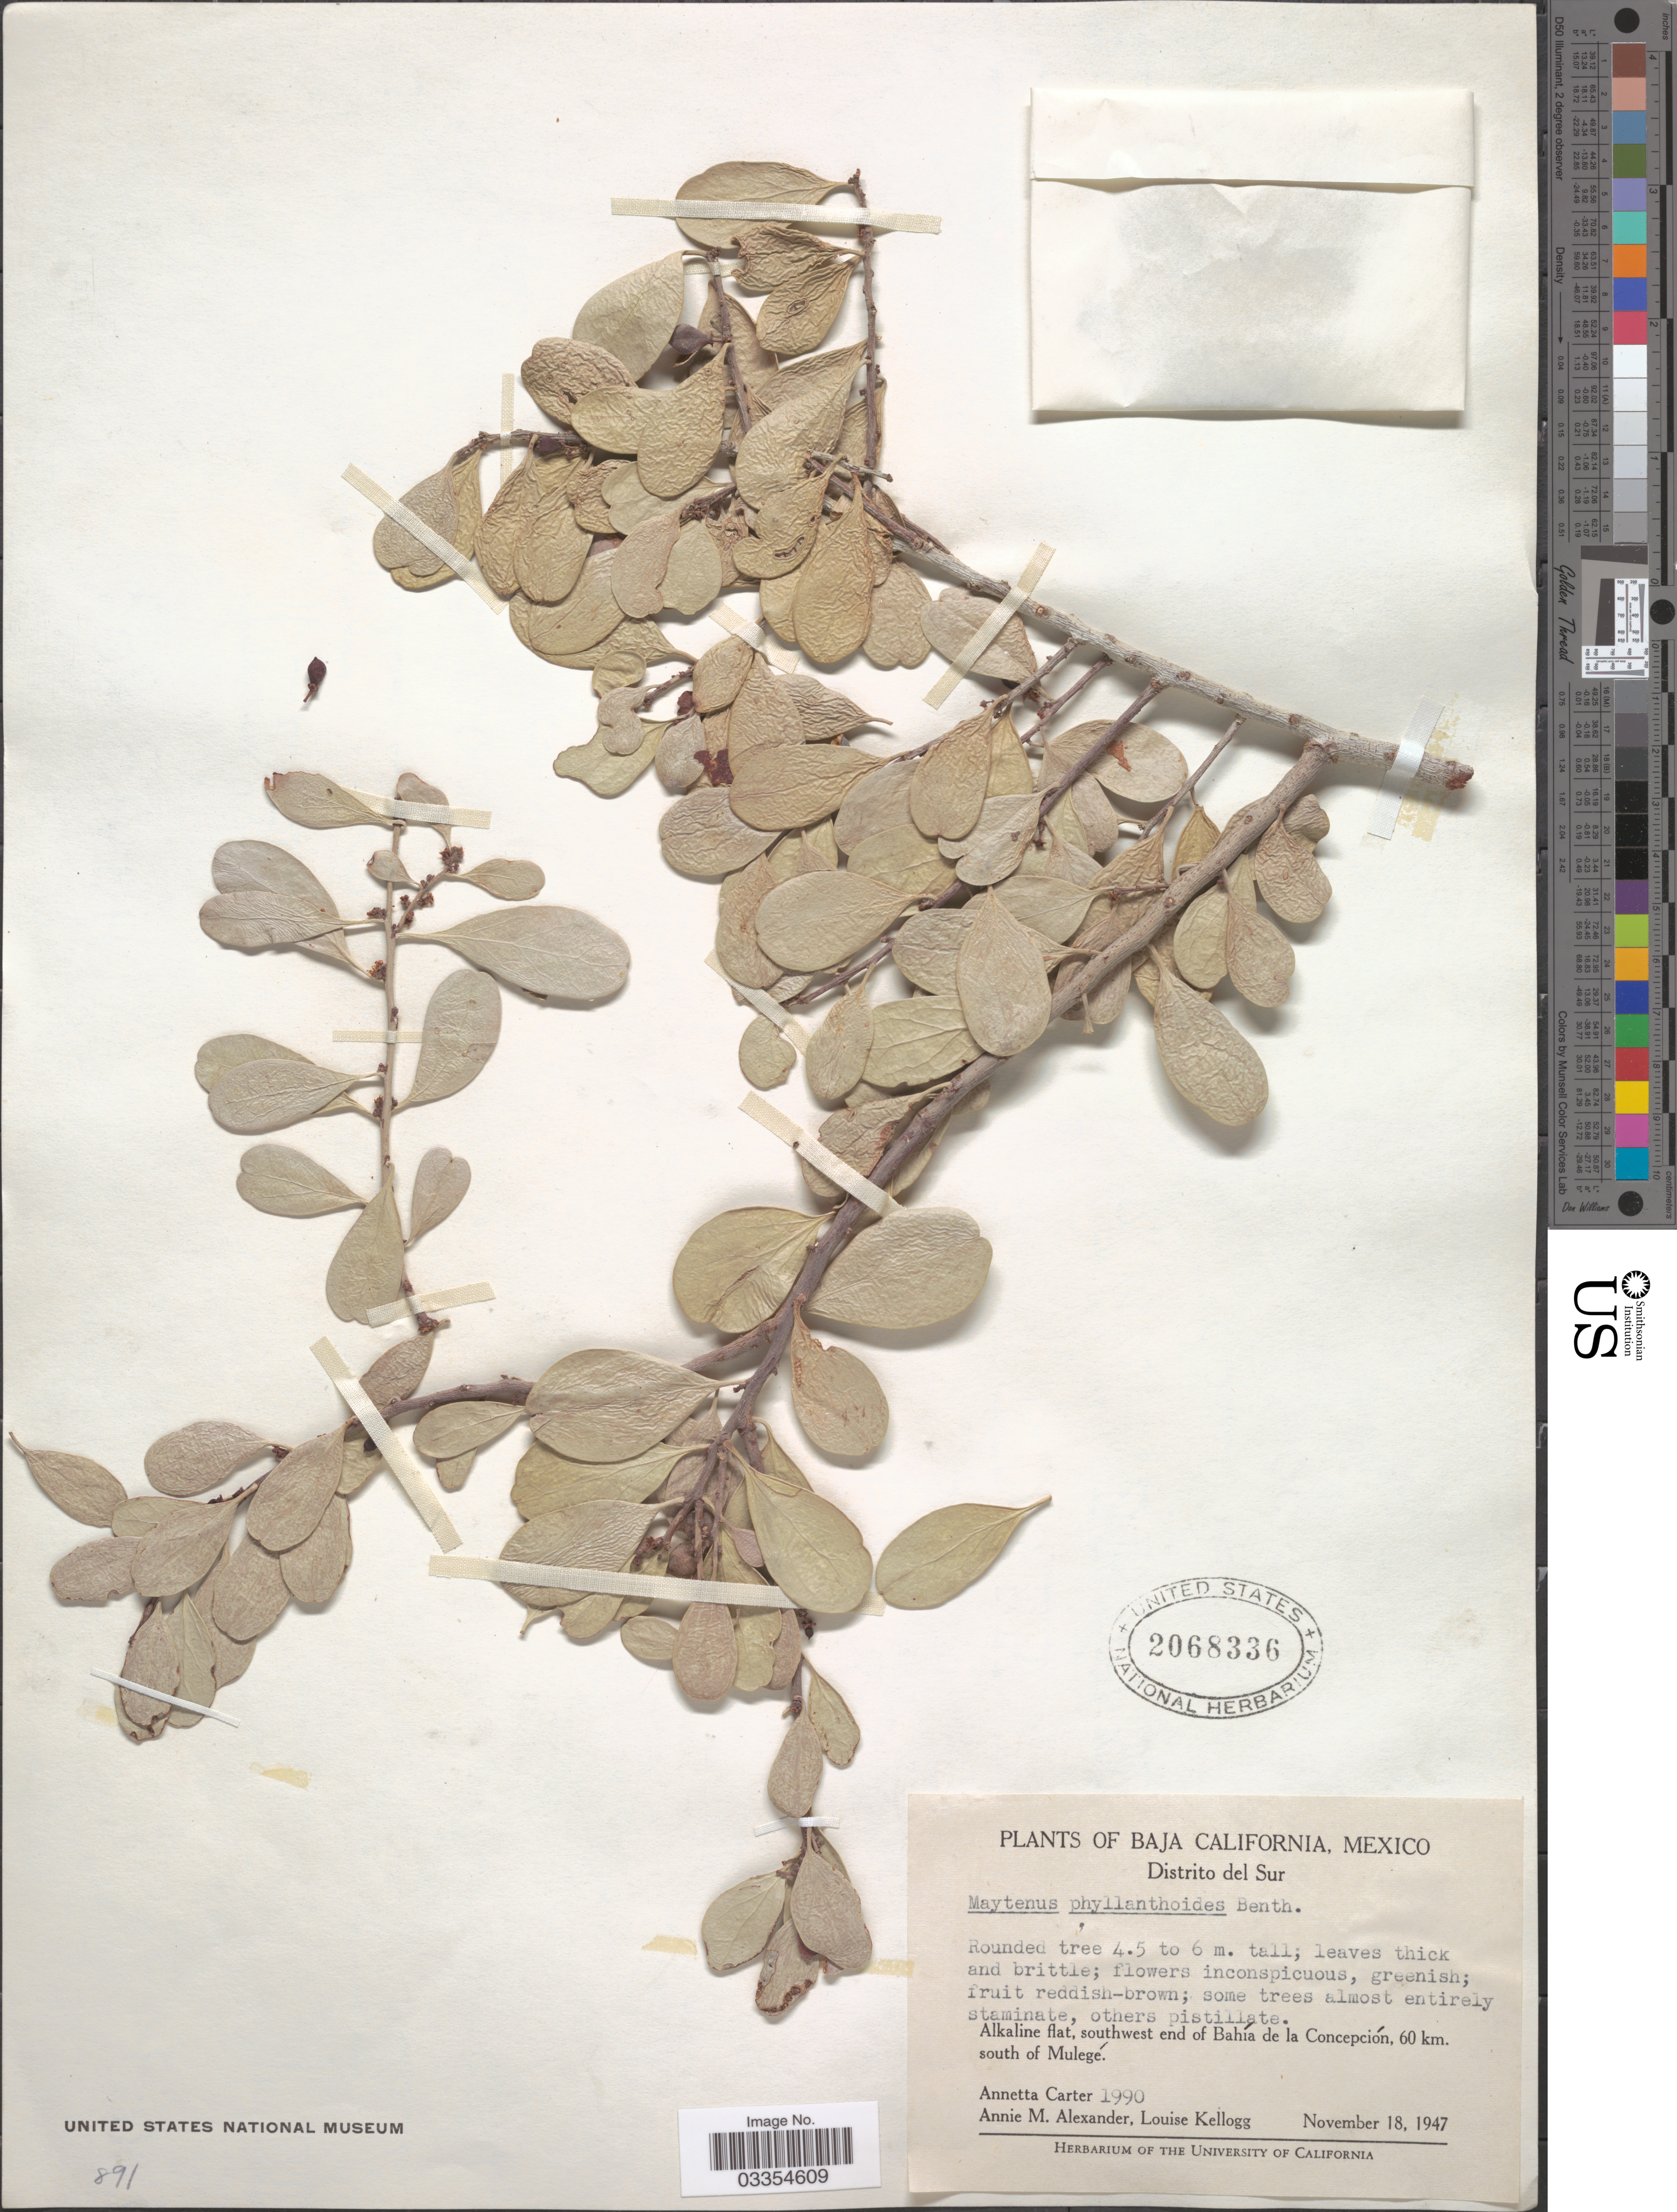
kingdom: Plantae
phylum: Tracheophyta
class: Magnoliopsida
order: Celastrales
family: Celastraceae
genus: Tricerma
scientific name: Tricerma phyllanthoides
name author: (Benth.) Lundell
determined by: Strong, Mark T., (BOT), Smithsonian Institution - National Museum of Natural History (UNITED STATES)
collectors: A. Carter, A. M. Alexander & L. Kellogg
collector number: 1990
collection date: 1947-11-18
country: Mexico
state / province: Baja California Sur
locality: Distrito del Sur, Alkaline flat, southwest end of Bahía de la Concepción, 60 km. south of Mulegé.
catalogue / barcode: US 2068336